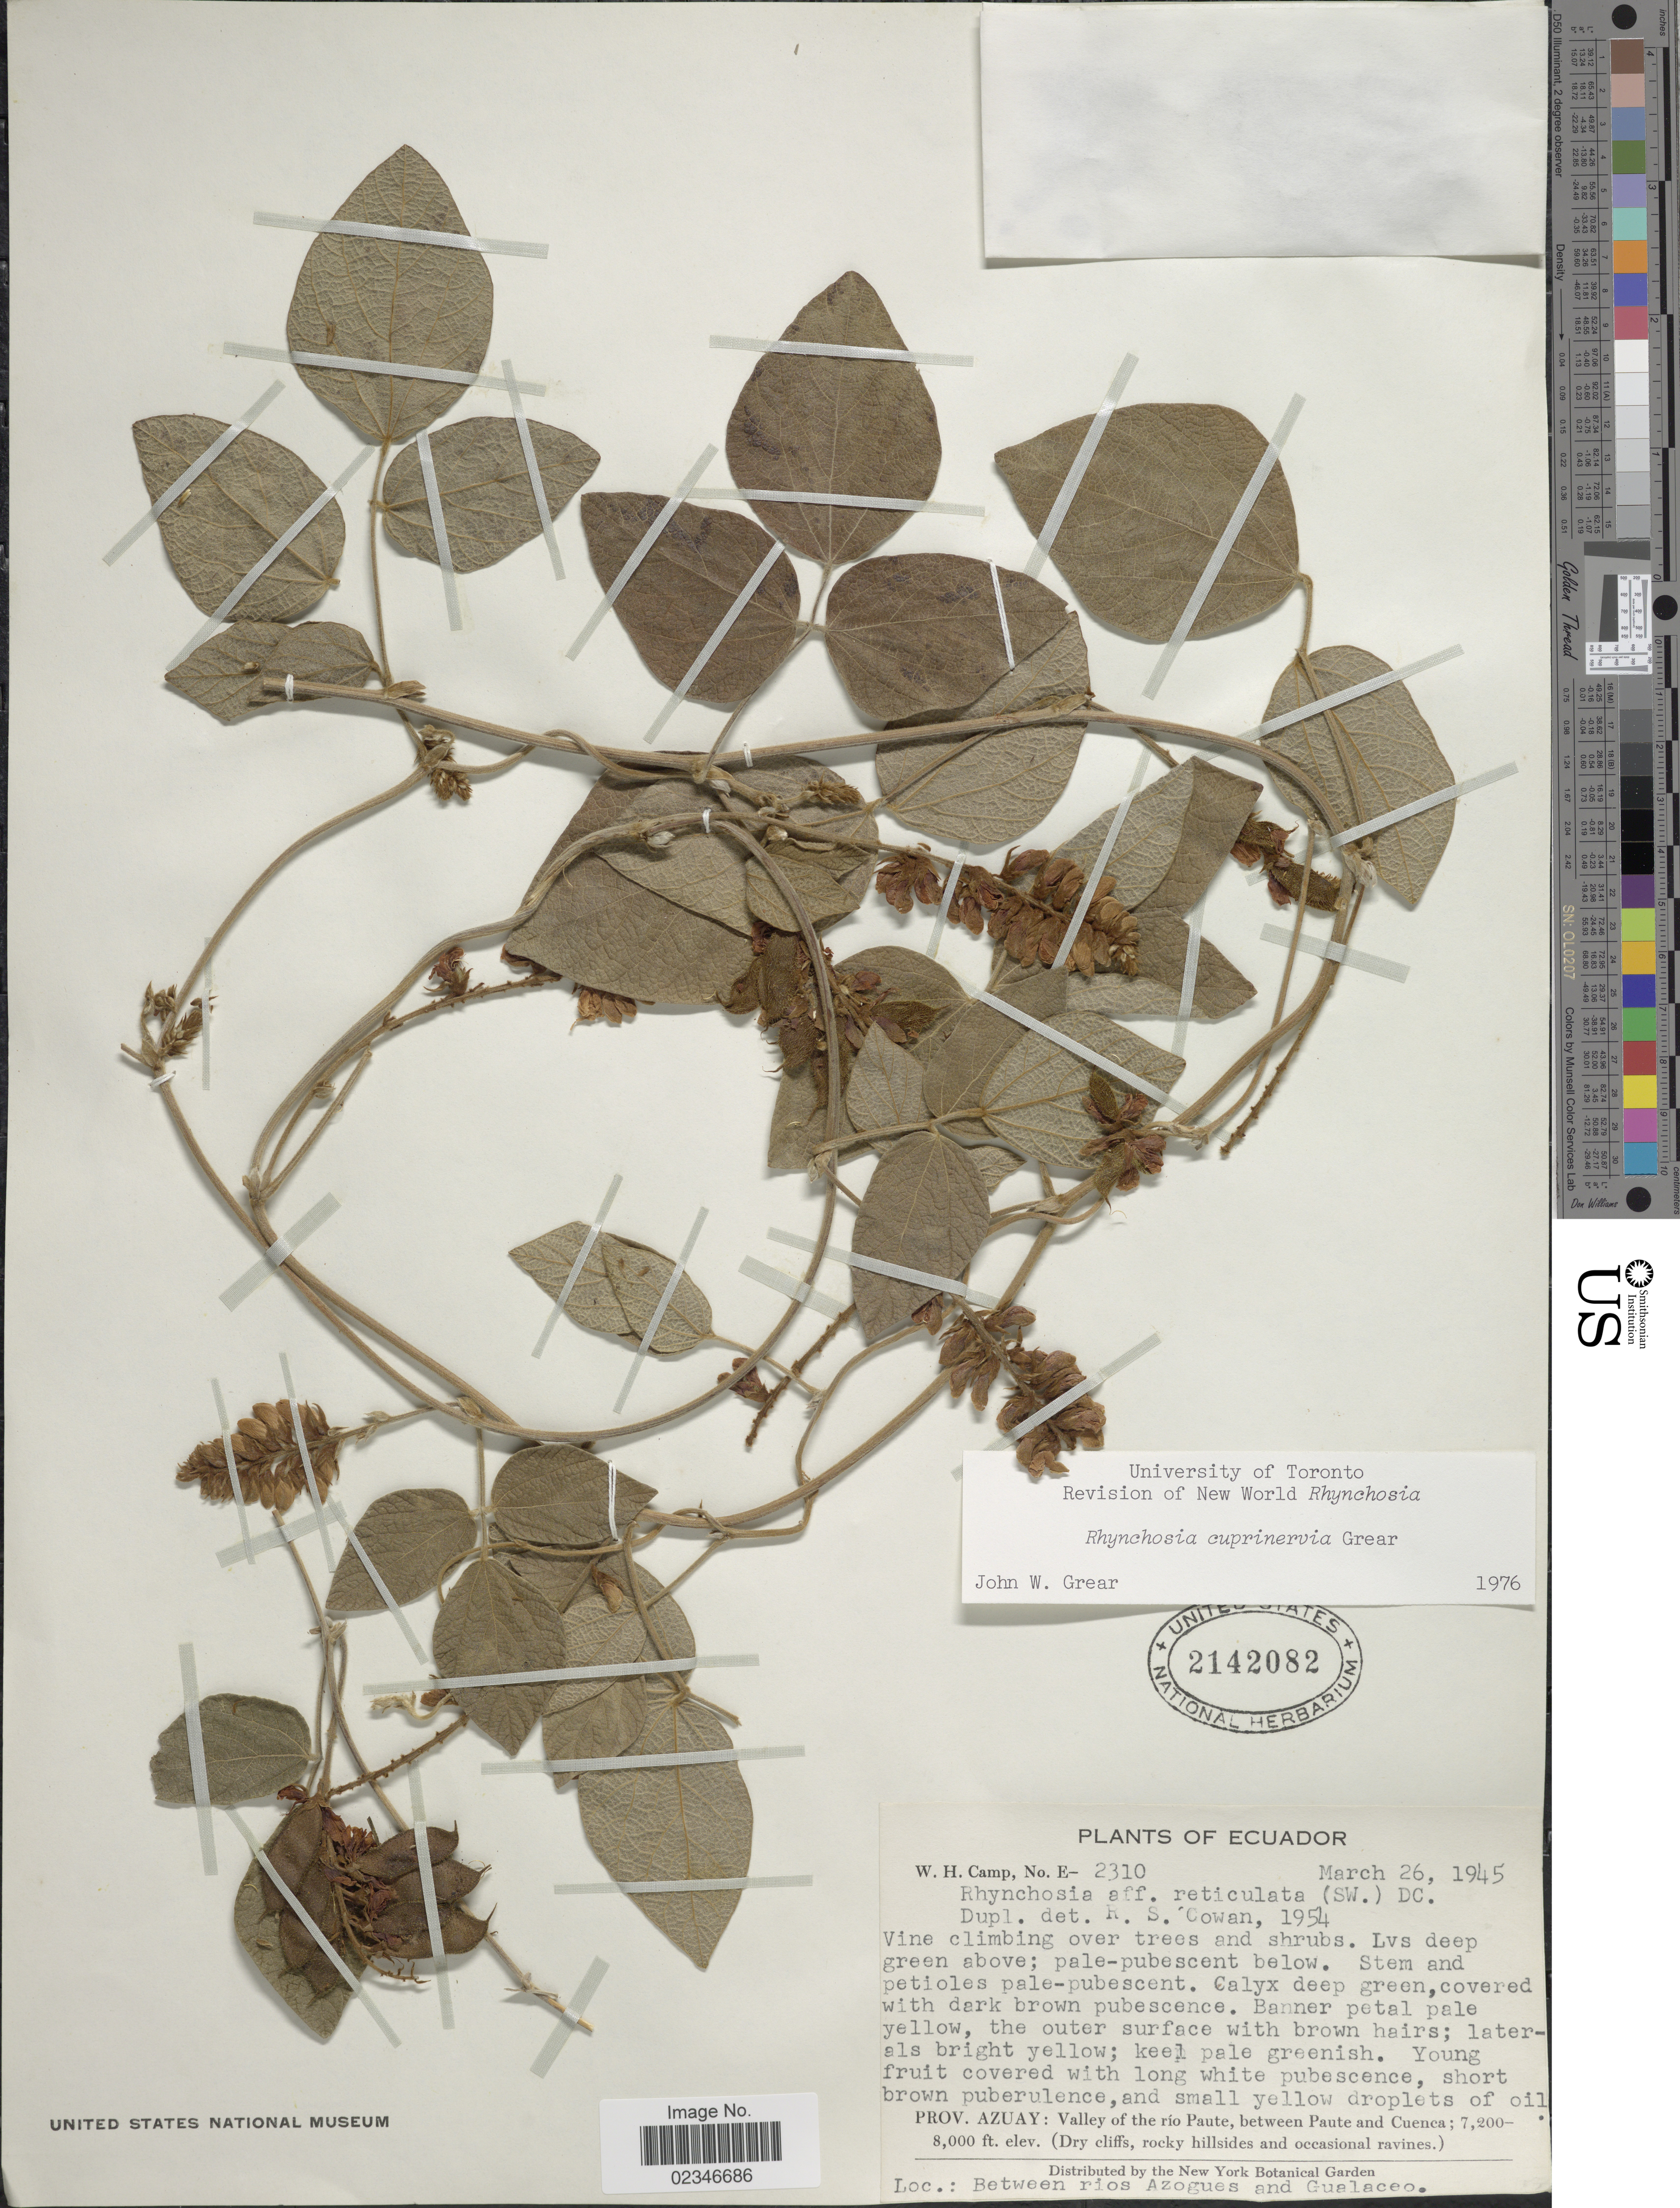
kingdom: Plantae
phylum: Tracheophyta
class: Magnoliopsida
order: Fabales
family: Fabaceae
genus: Rhynchosia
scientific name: Rhynchosia cuprinervia Grear ined.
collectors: W. H. Camp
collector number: E-2310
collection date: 1945-03-26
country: Ecuador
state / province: Azuay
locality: Prov. Azuay: Valley of the Rio Paute, between Paute and Cuenca, Between rios Azoguas and Gualaceo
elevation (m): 2195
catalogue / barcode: US 2142082